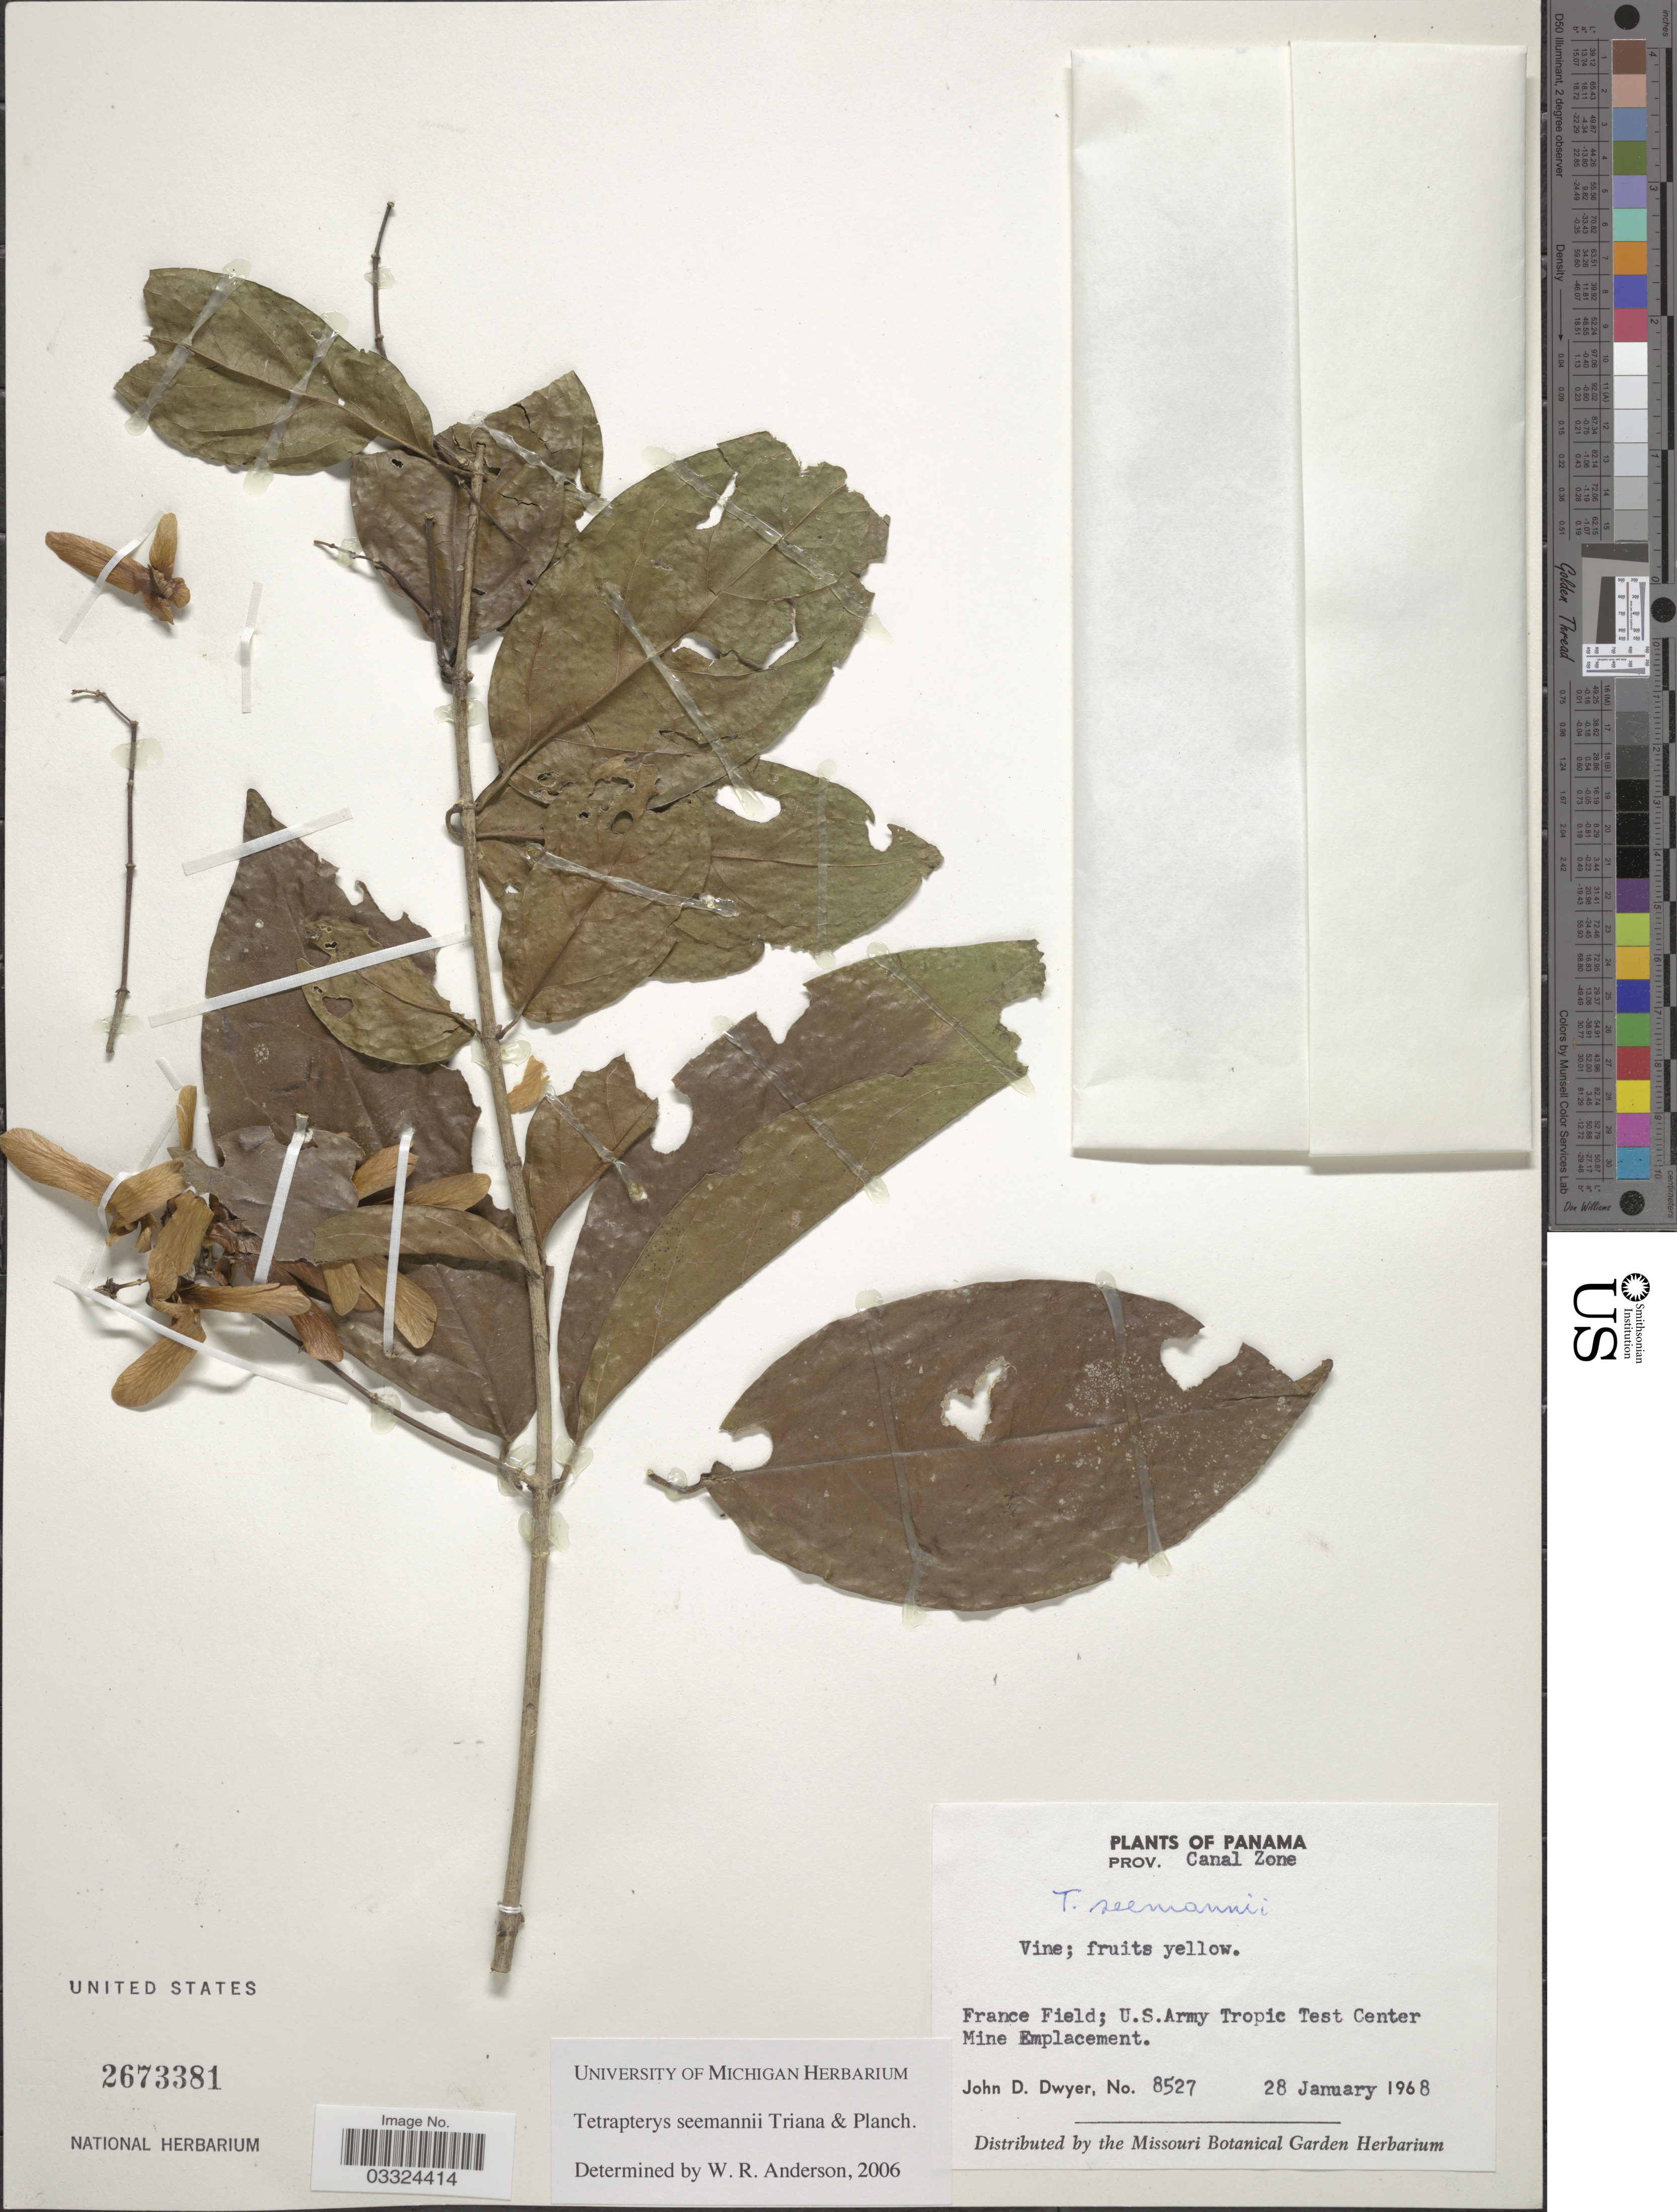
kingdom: Plantae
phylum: Tracheophyta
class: Magnoliopsida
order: Malpighiales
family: Malpighiaceae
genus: Tetrapterys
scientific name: Tetrapterys seemannii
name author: Triana & Planch.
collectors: J. D. Dwyer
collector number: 8527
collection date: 1968-01-28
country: Panama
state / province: Colón / Panamá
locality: Prov. Canal Zone. France Field; U.S. Army Tropic Test Center Mine Emplacement.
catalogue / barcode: US 2673381